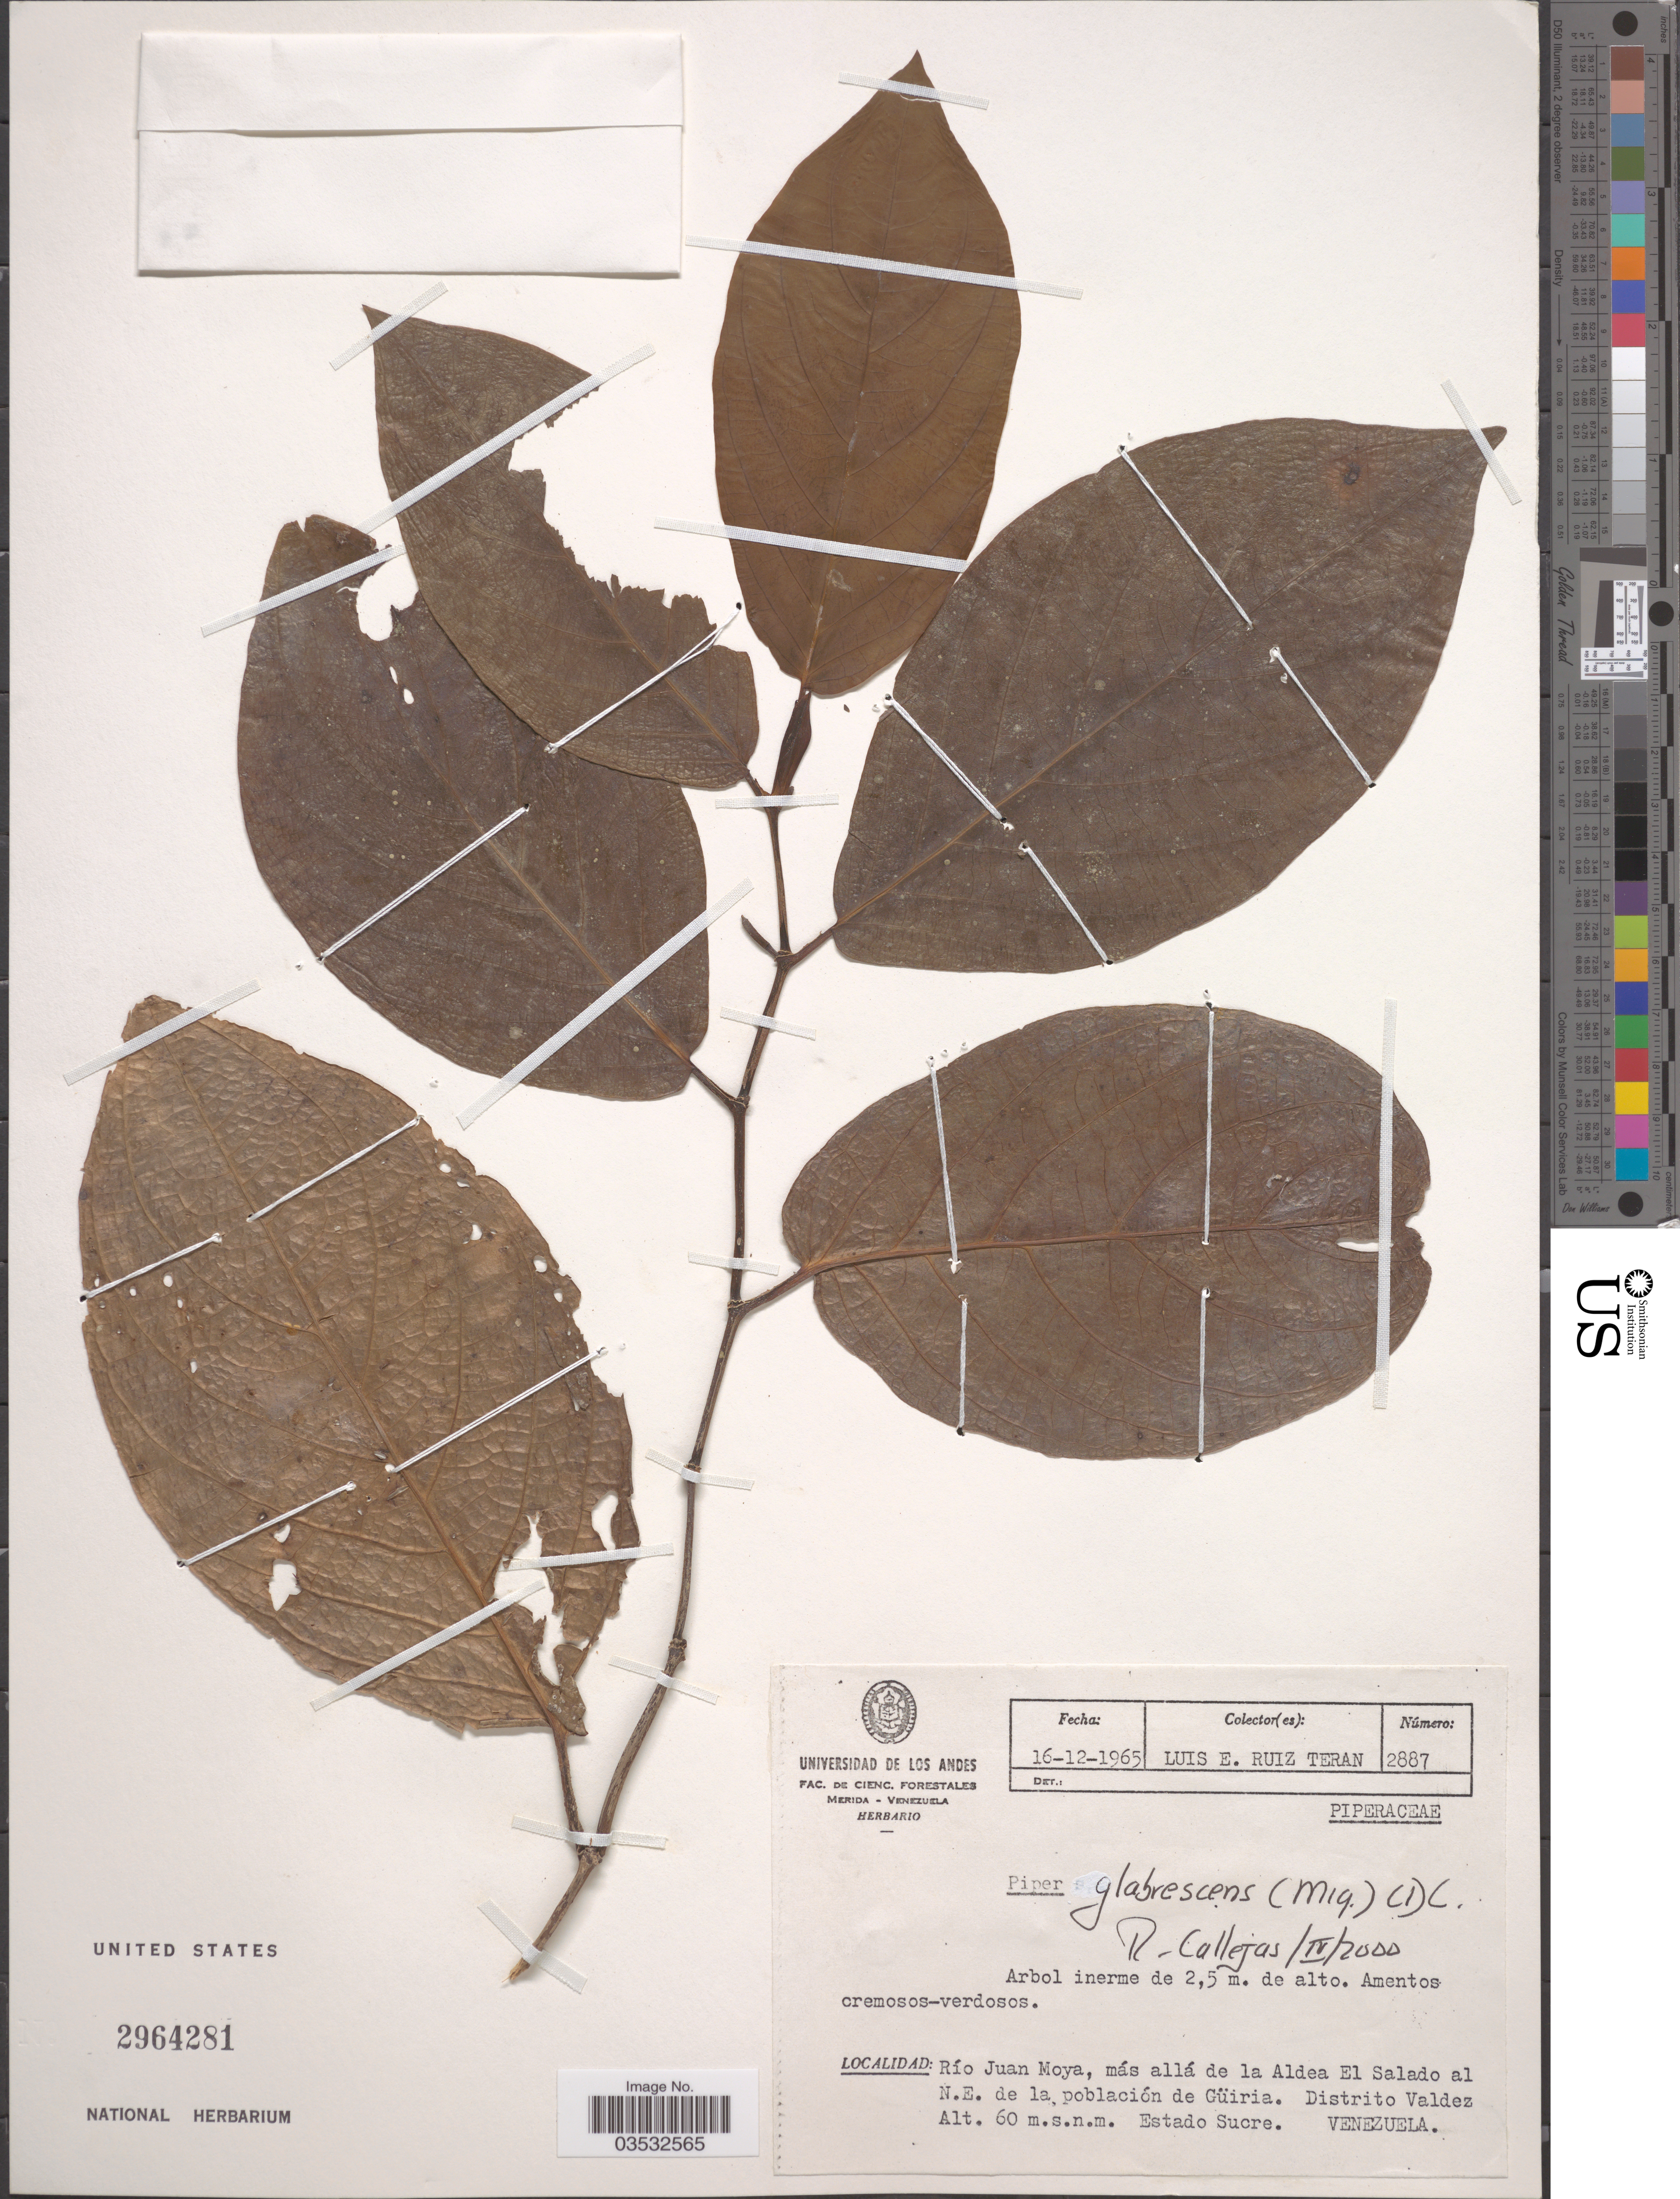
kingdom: Plantae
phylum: Tracheophyta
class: Magnoliopsida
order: Piperales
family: Piperaceae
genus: Piper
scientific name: Piper glabrescens var. glabrescens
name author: (Miq.) C. DC.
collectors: L. E. Ruíz-Terán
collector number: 2887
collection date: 1965-12-16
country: Venezuela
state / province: Sucre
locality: Río Juan Moya, más allá de la Aldea El Salado al N.E. de la población de Güiria. Distrito Valdez.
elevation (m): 60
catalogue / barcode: US 2964281